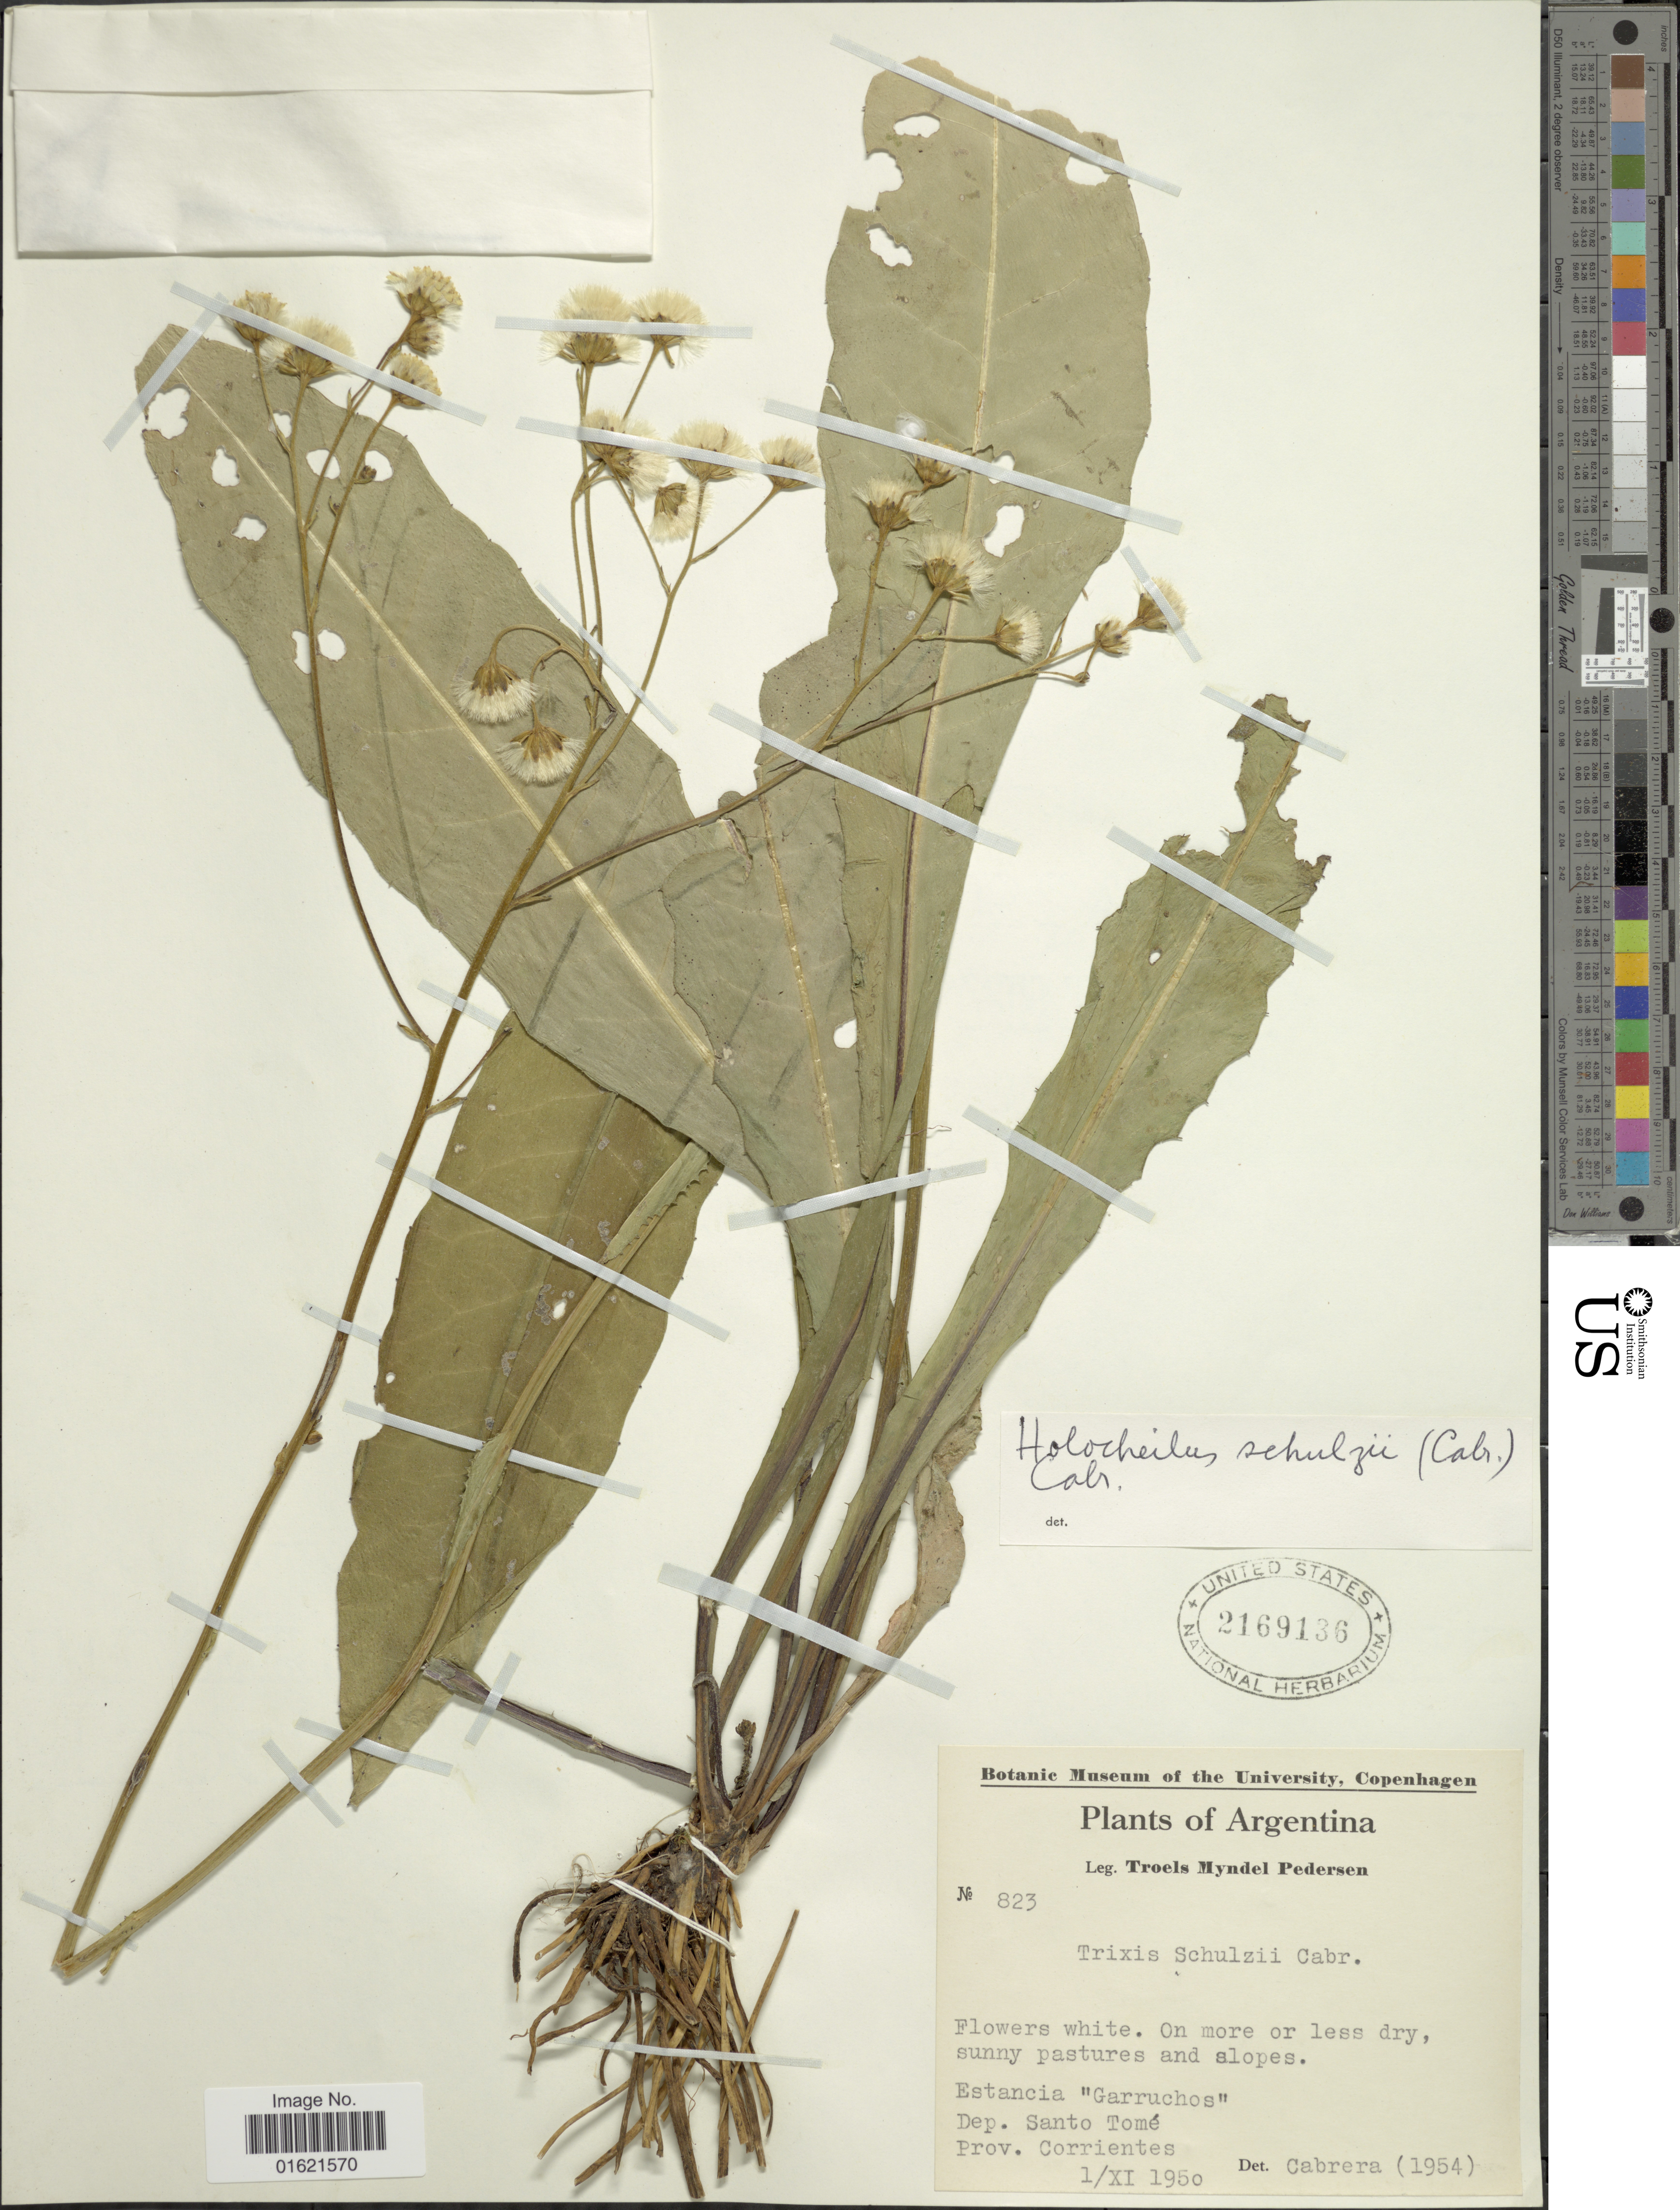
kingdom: Plantae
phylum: Tracheophyta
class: Magnoliopsida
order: Asterales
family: Asteraceae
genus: Holocheilus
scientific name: Holocheilus schulzii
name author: (Cabrera) Cabrera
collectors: T. Pederson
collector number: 823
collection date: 1950-11-01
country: Argentina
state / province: Corrientes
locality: Estancia Garruchos, Dep. Santo Tome, Prov. Corrientes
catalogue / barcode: US 2169136